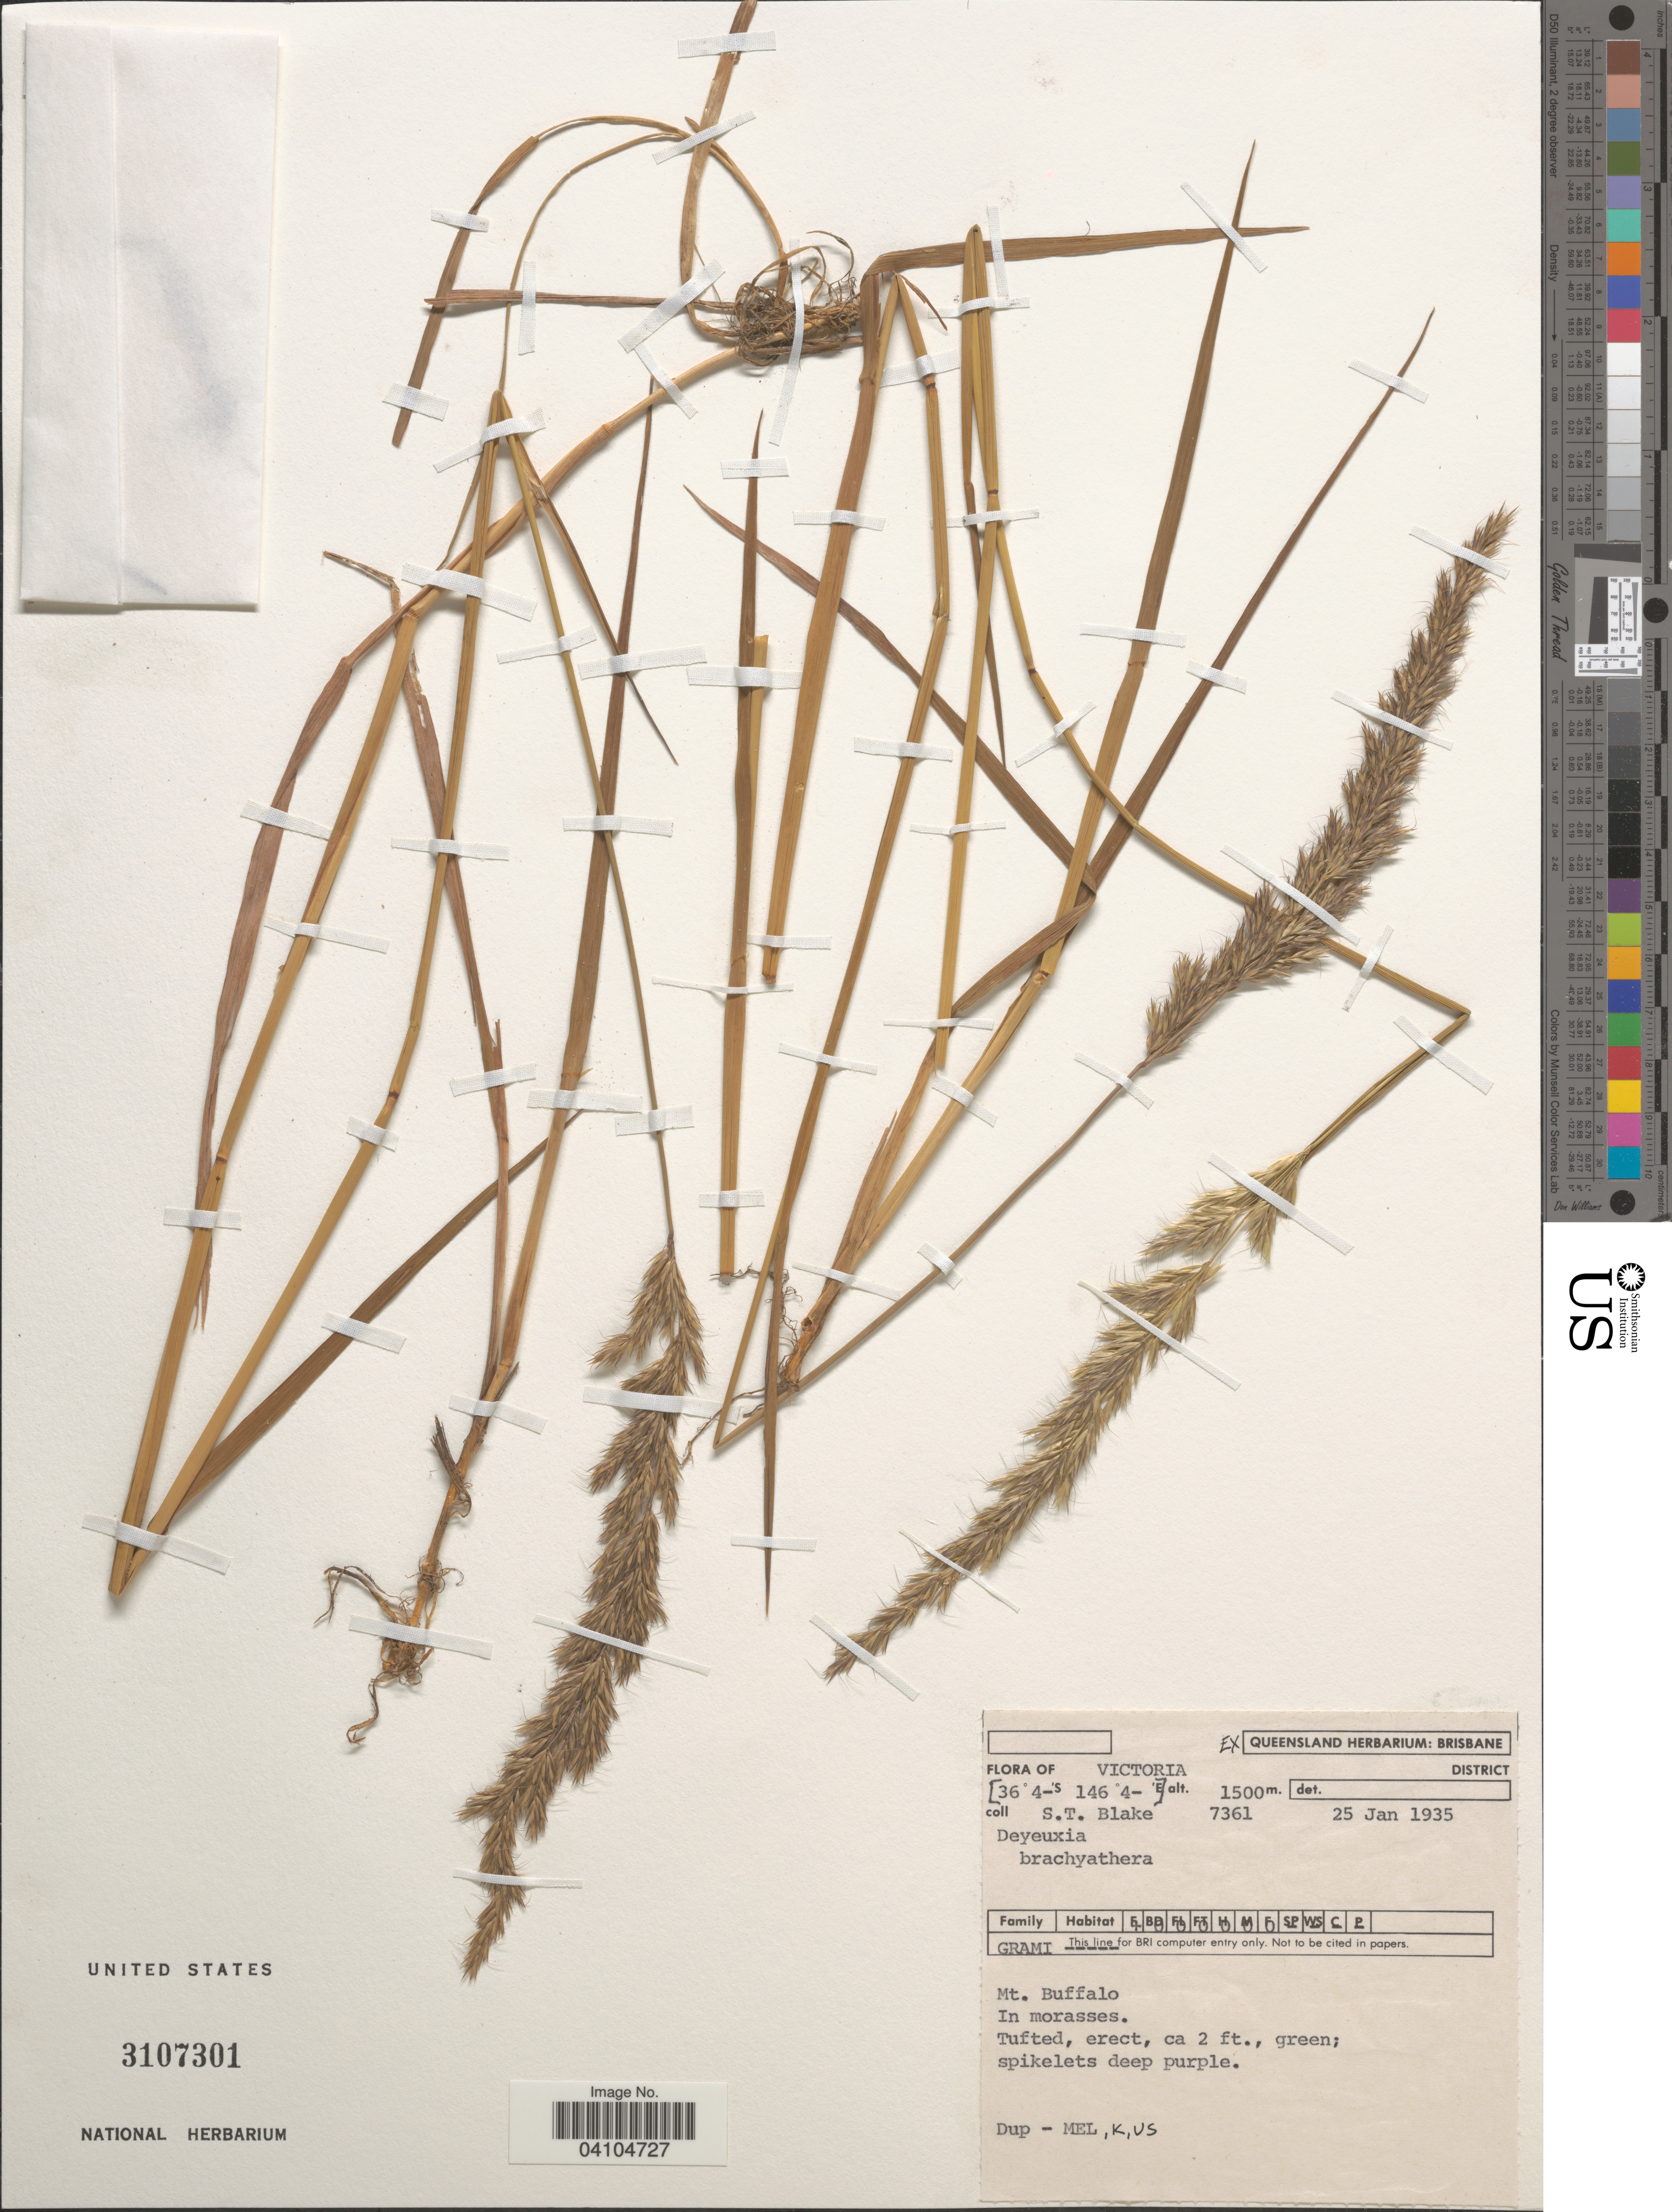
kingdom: Plantae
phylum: Tracheophyta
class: Liliopsida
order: Poales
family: Poaceae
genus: Pentapogon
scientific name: Pentapogon brachyatherus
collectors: S. T. Blake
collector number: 7361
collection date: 1935-01-25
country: Australia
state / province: Queensland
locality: Victoria. Mt. Buffalo.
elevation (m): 1500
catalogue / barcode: US 3107301